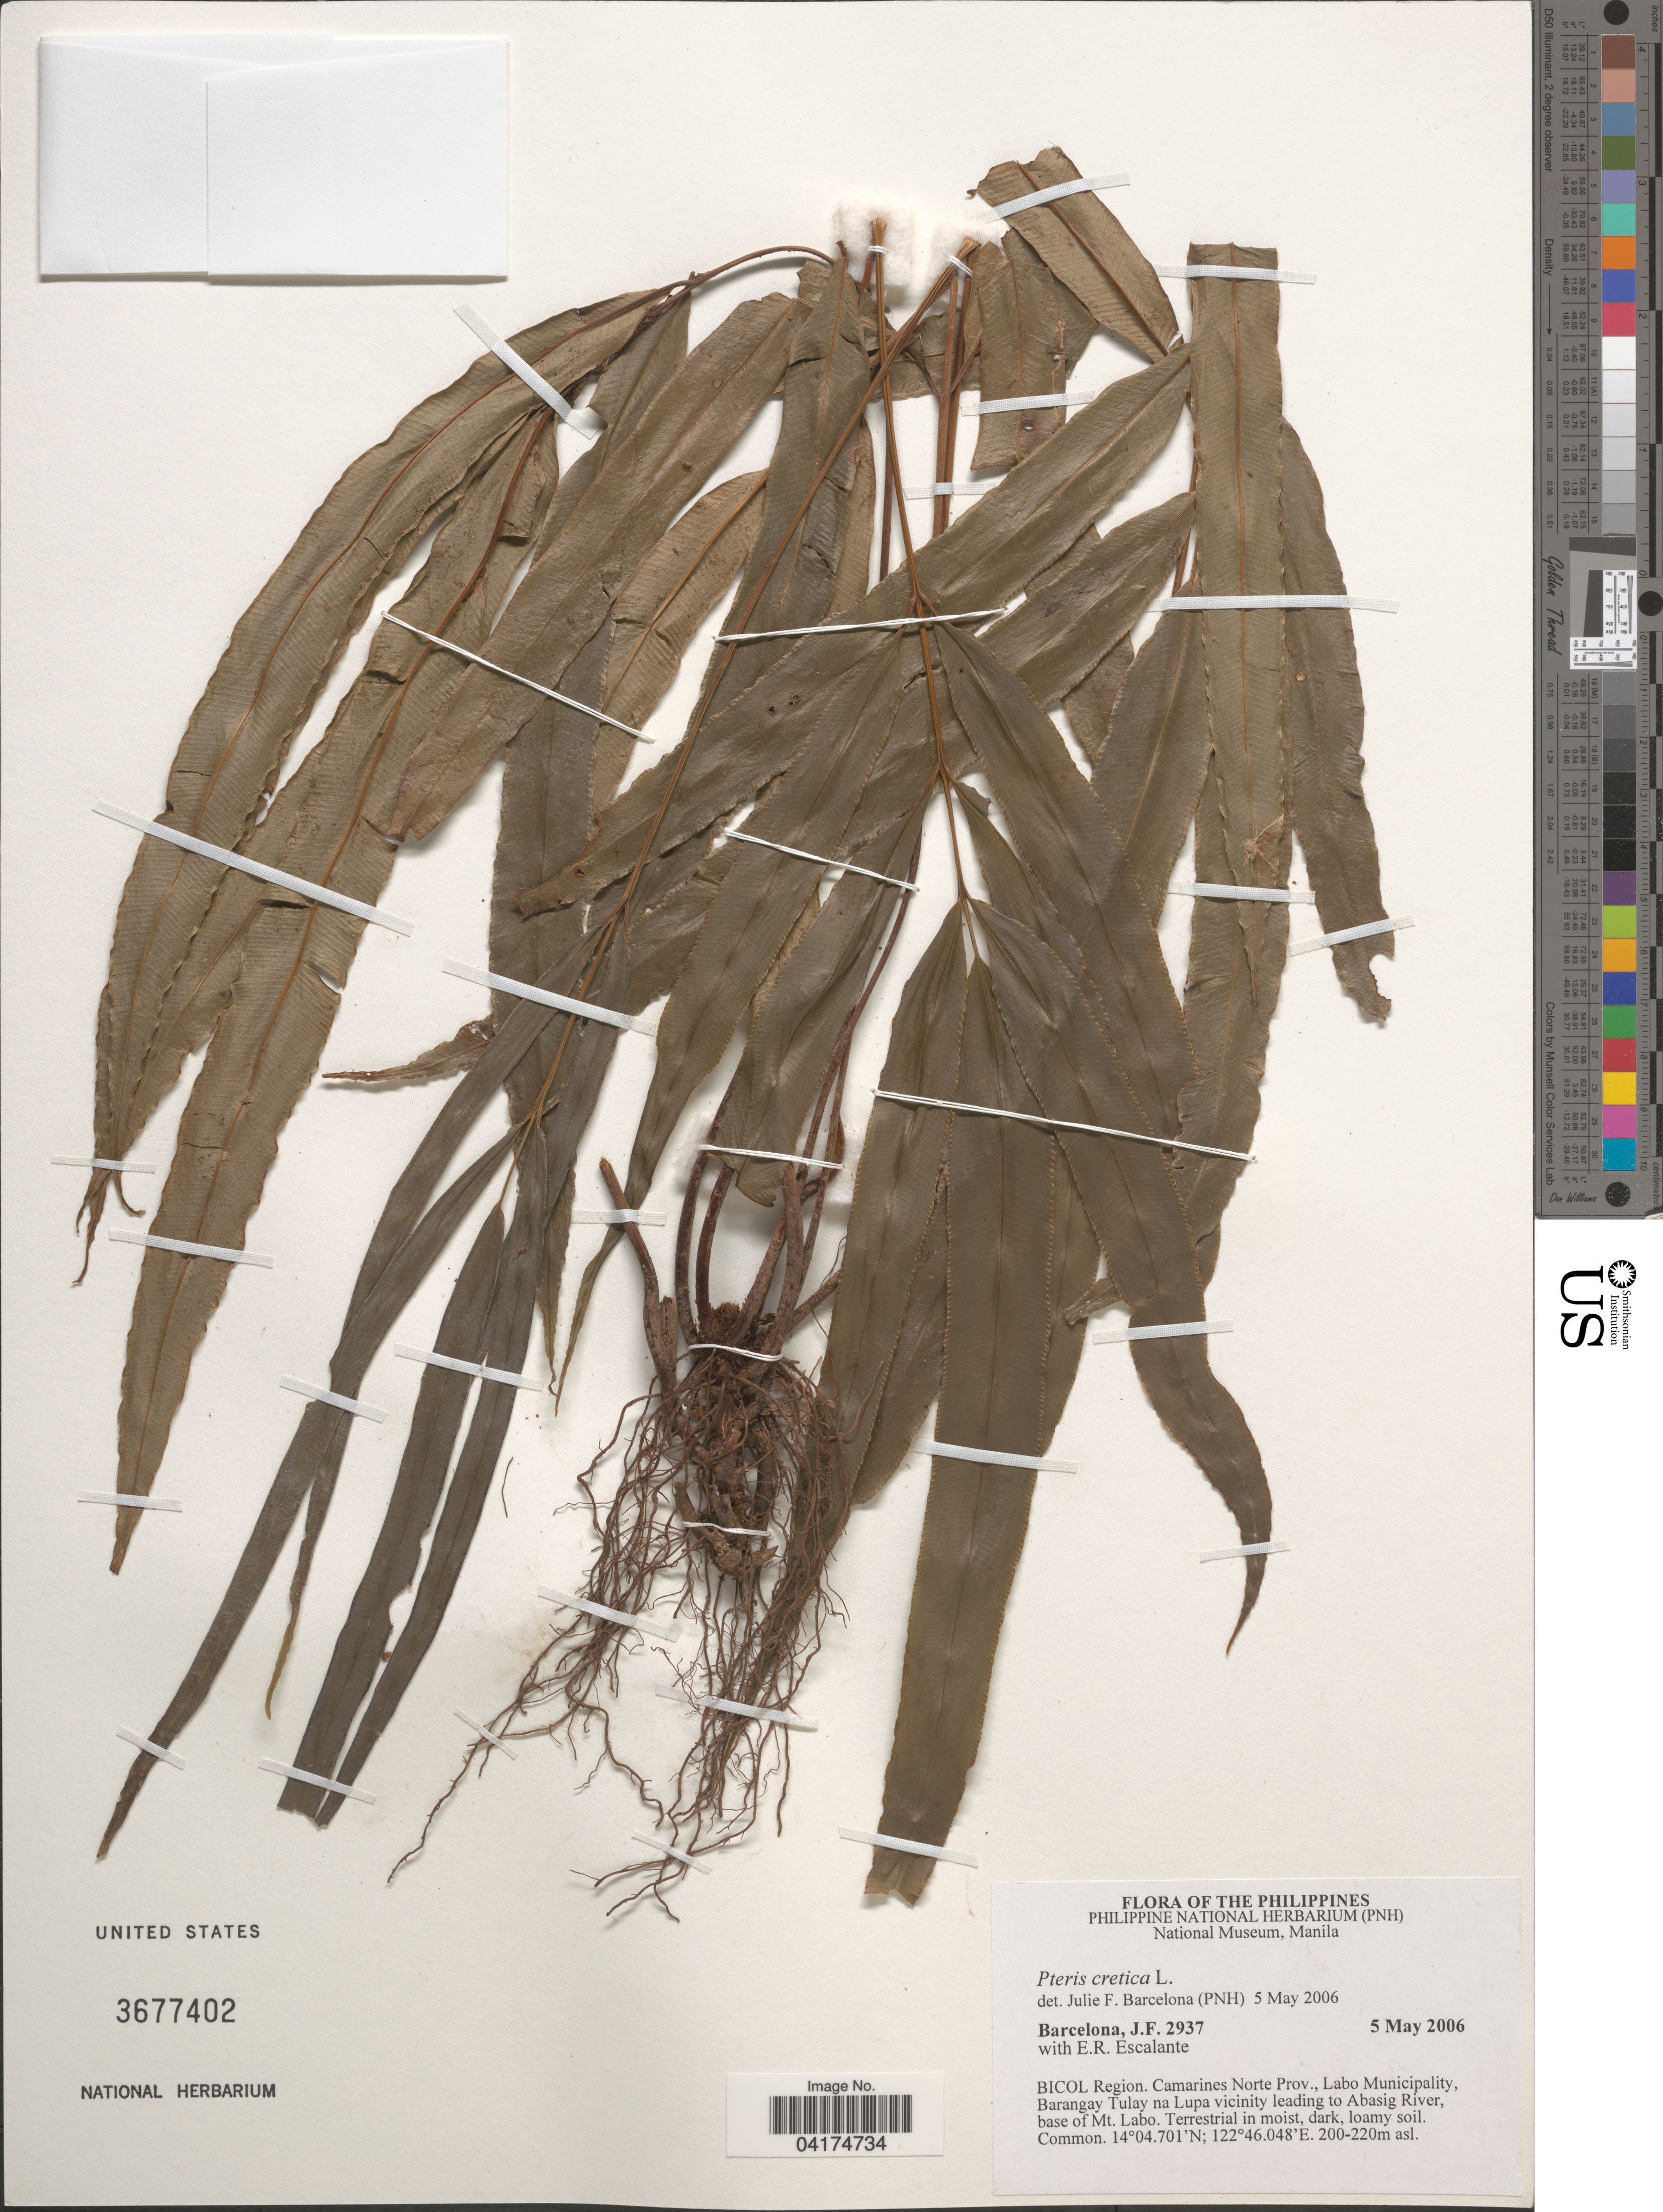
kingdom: Plantae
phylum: Tracheophyta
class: Polypodiopsida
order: Polypodiales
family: Pteridaceae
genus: Pteris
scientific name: Pteris cretica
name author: L.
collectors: J. F. Barcelona & E. Escalante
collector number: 2937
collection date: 2006-05-05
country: Philippines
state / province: Bicol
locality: BICOL Region. Camarines Norte Prov., Labo Municipality, Barangay Tulay na Lupa vicinity leading to Abasig River, base of Mt. Labo.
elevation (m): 200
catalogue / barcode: US 3677402